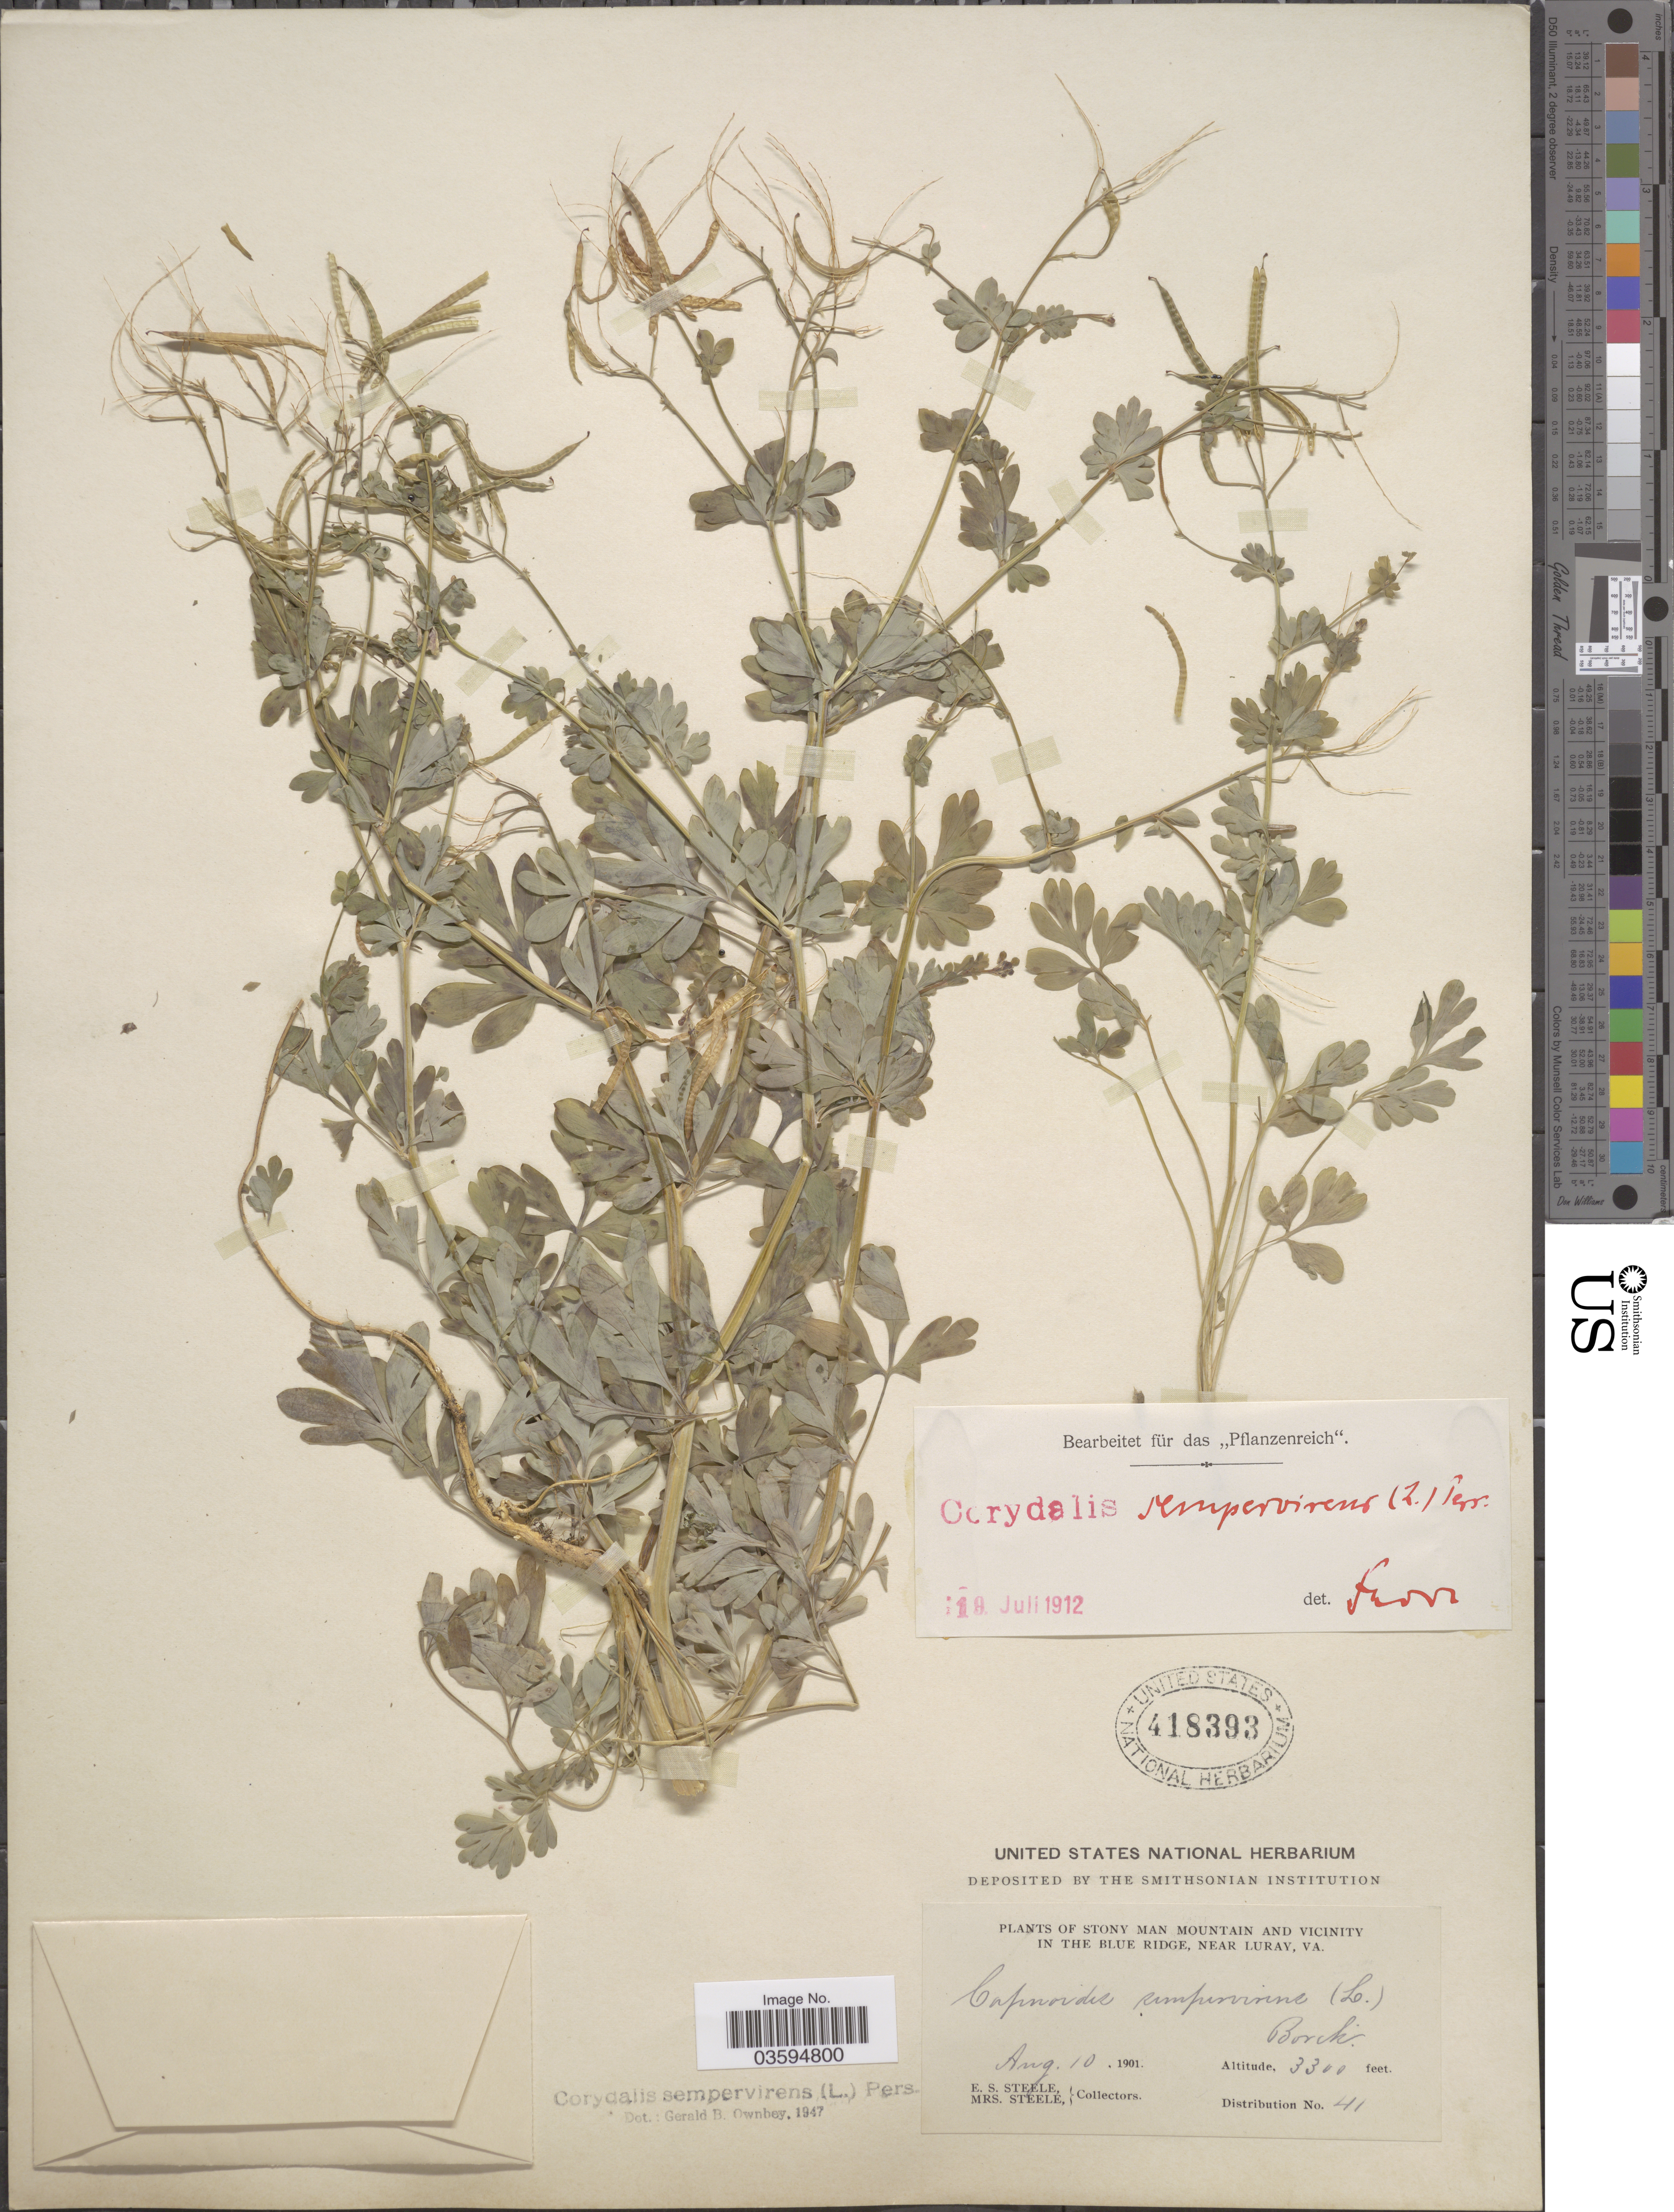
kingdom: Plantae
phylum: Tracheophyta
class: Magnoliopsida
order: Ranunculales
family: Papaveraceae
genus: Capnoides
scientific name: Capnoides sempervirens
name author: (L.) Borkh.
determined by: Strong, M. T., (US), Smithsonian Institution - National Museum of Natural History (UNITED STATES)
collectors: E. Steele & Mrs. E. S. Steele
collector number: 41?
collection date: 1901-08-10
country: United States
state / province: Virginia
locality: Stony Man Mountain and vicinity in the Blue Ridge, near Luray, Va.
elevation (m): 1006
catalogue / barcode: US 418393